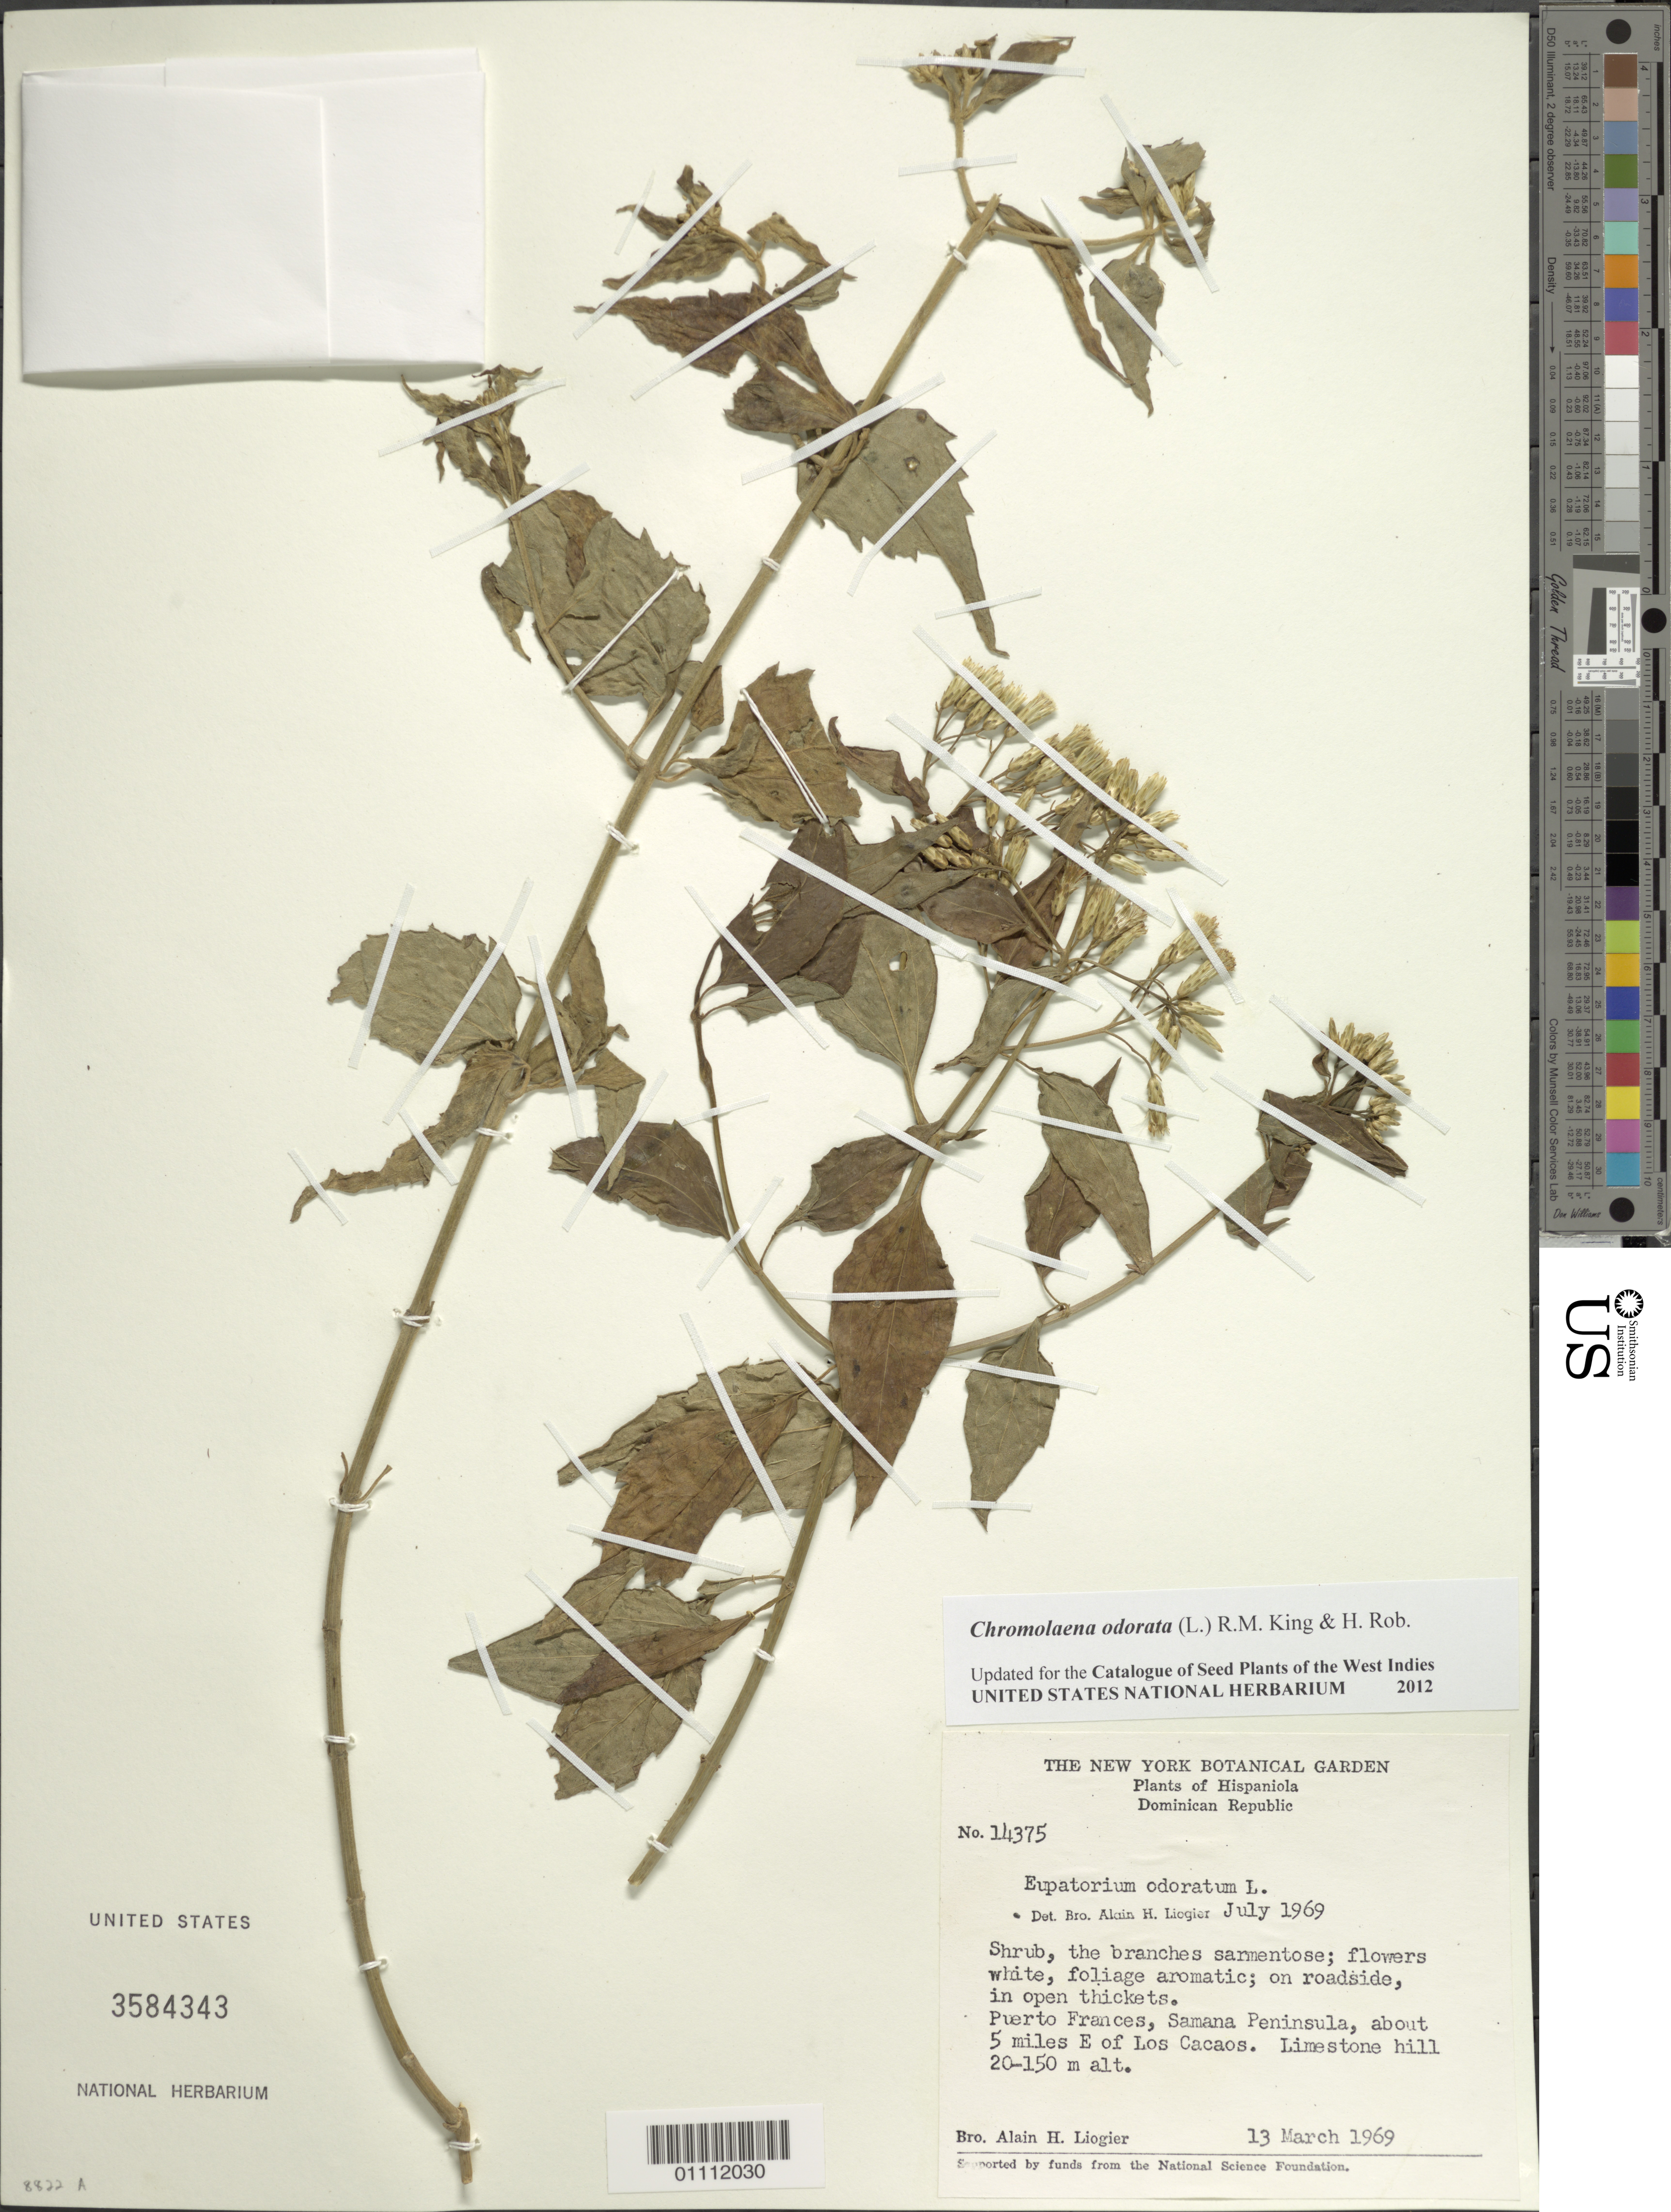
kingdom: Plantae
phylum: Tracheophyta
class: Magnoliopsida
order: Asterales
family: Asteraceae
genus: Chromolaena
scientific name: Chromolaena odorata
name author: (L.) R.M. King & H. Rob.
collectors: A. H. Liogier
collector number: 14375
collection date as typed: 13 Mar 1969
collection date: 1969-03-13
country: Dominican Republic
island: Hispaniola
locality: Puerto Frances, Saman Peninsula, about 5 miles E of Los Cacaos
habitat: Limestone hill; on roadside, in open thicket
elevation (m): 20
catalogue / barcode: US 3584343